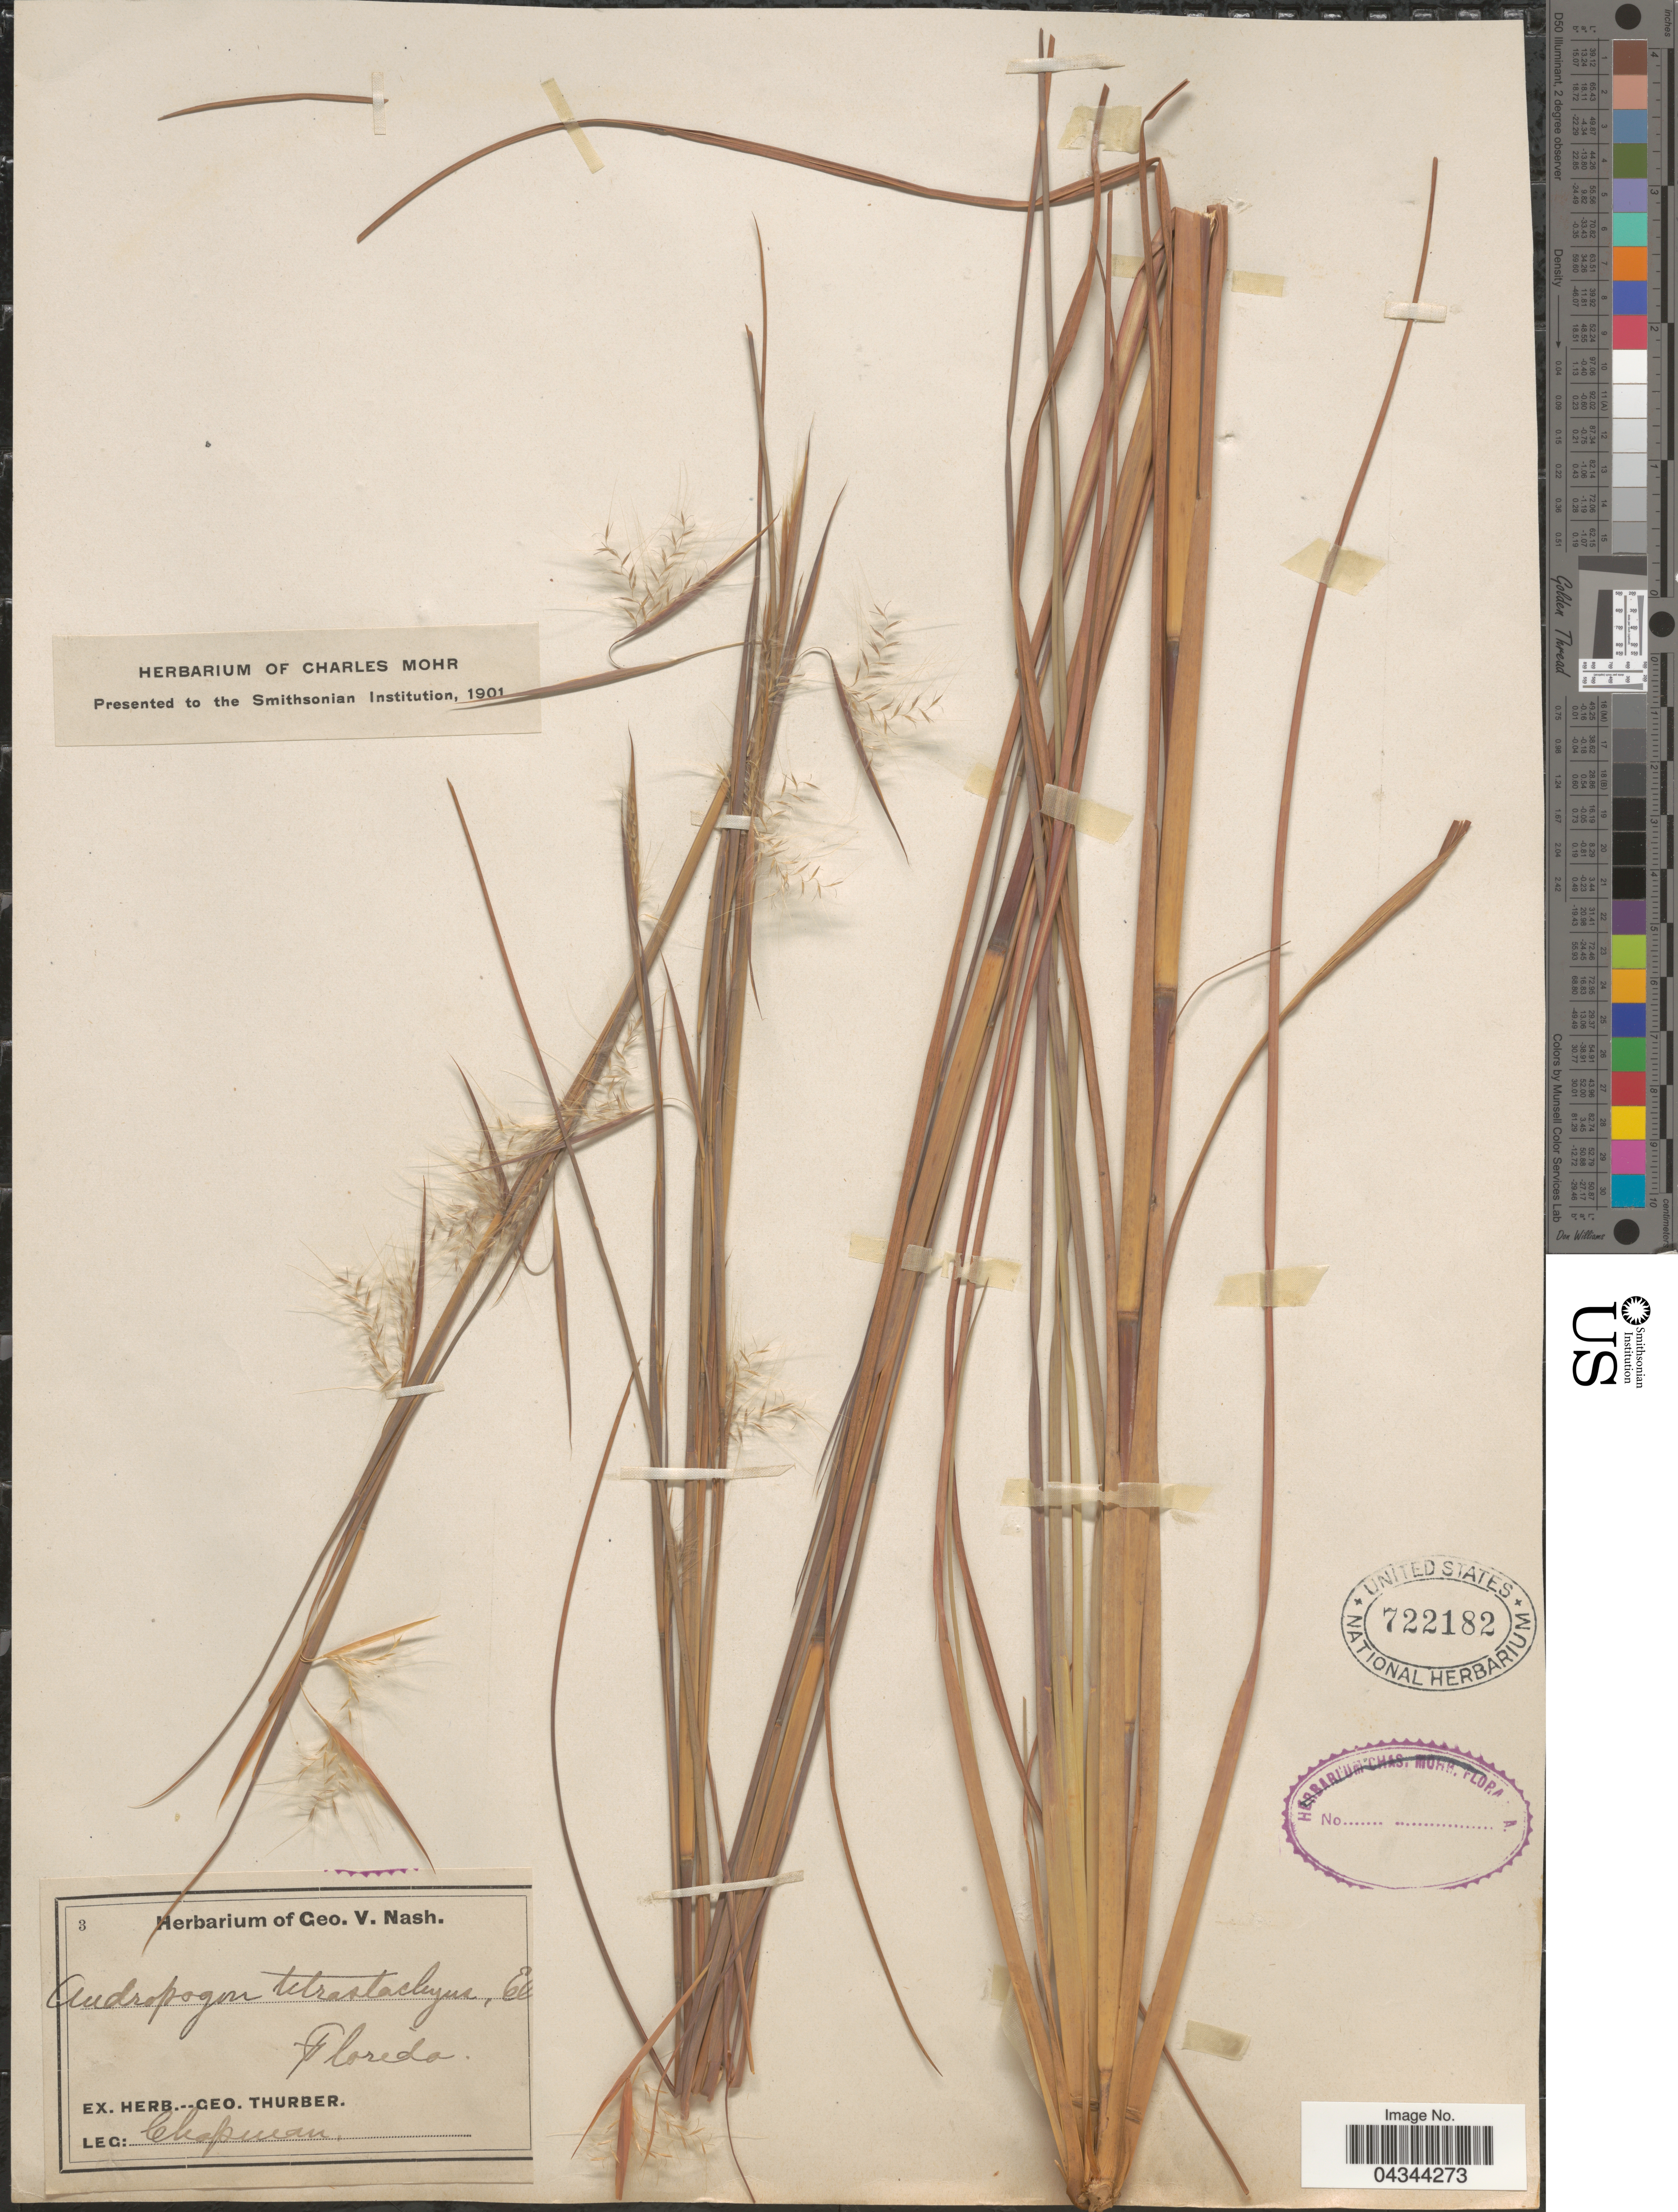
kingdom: Plantae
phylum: Tracheophyta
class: Liliopsida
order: Poales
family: Poaceae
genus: Andropogon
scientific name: Andropogon virginicus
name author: L.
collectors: A. Chapman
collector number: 3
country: United States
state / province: Florida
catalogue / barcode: US 722182